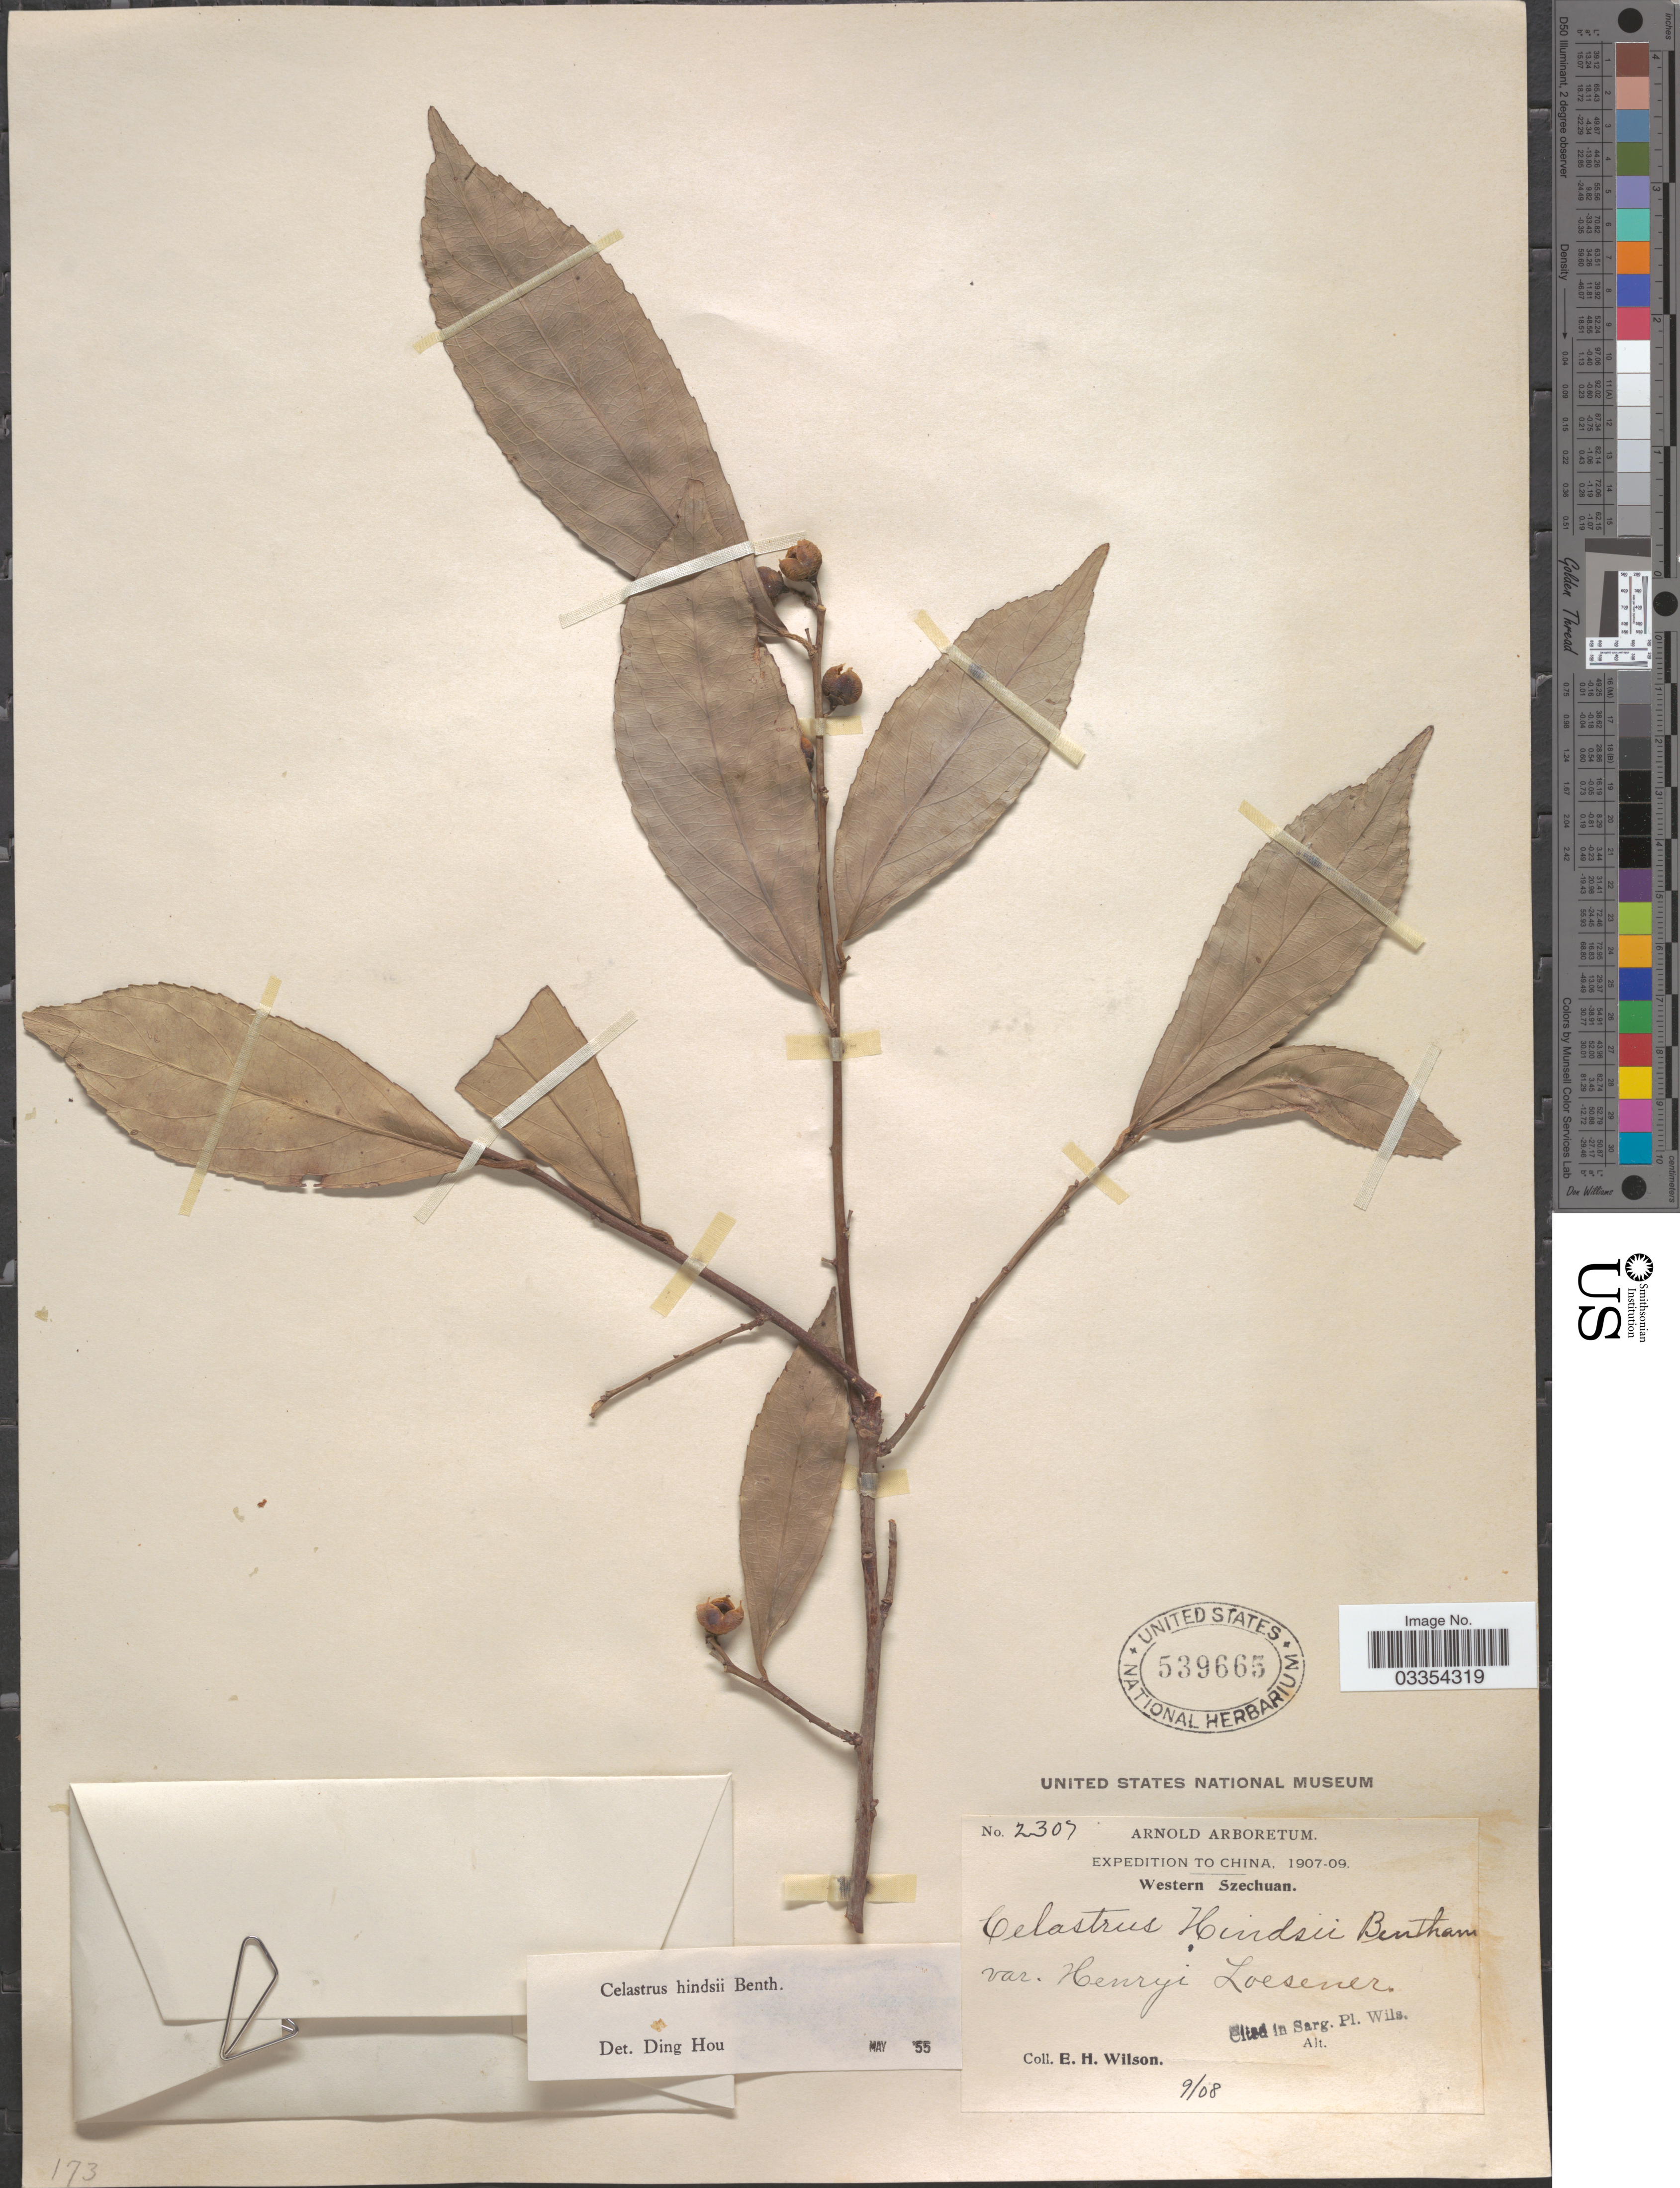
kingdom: Plantae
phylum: Tracheophyta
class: Magnoliopsida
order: Celastrales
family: Celastraceae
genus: Celastrus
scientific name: Celastrus hindsii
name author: Benth.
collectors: E. Wilson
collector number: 2307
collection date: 1908-09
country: China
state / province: Sichuan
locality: Western Szechuan.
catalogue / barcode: US 539665